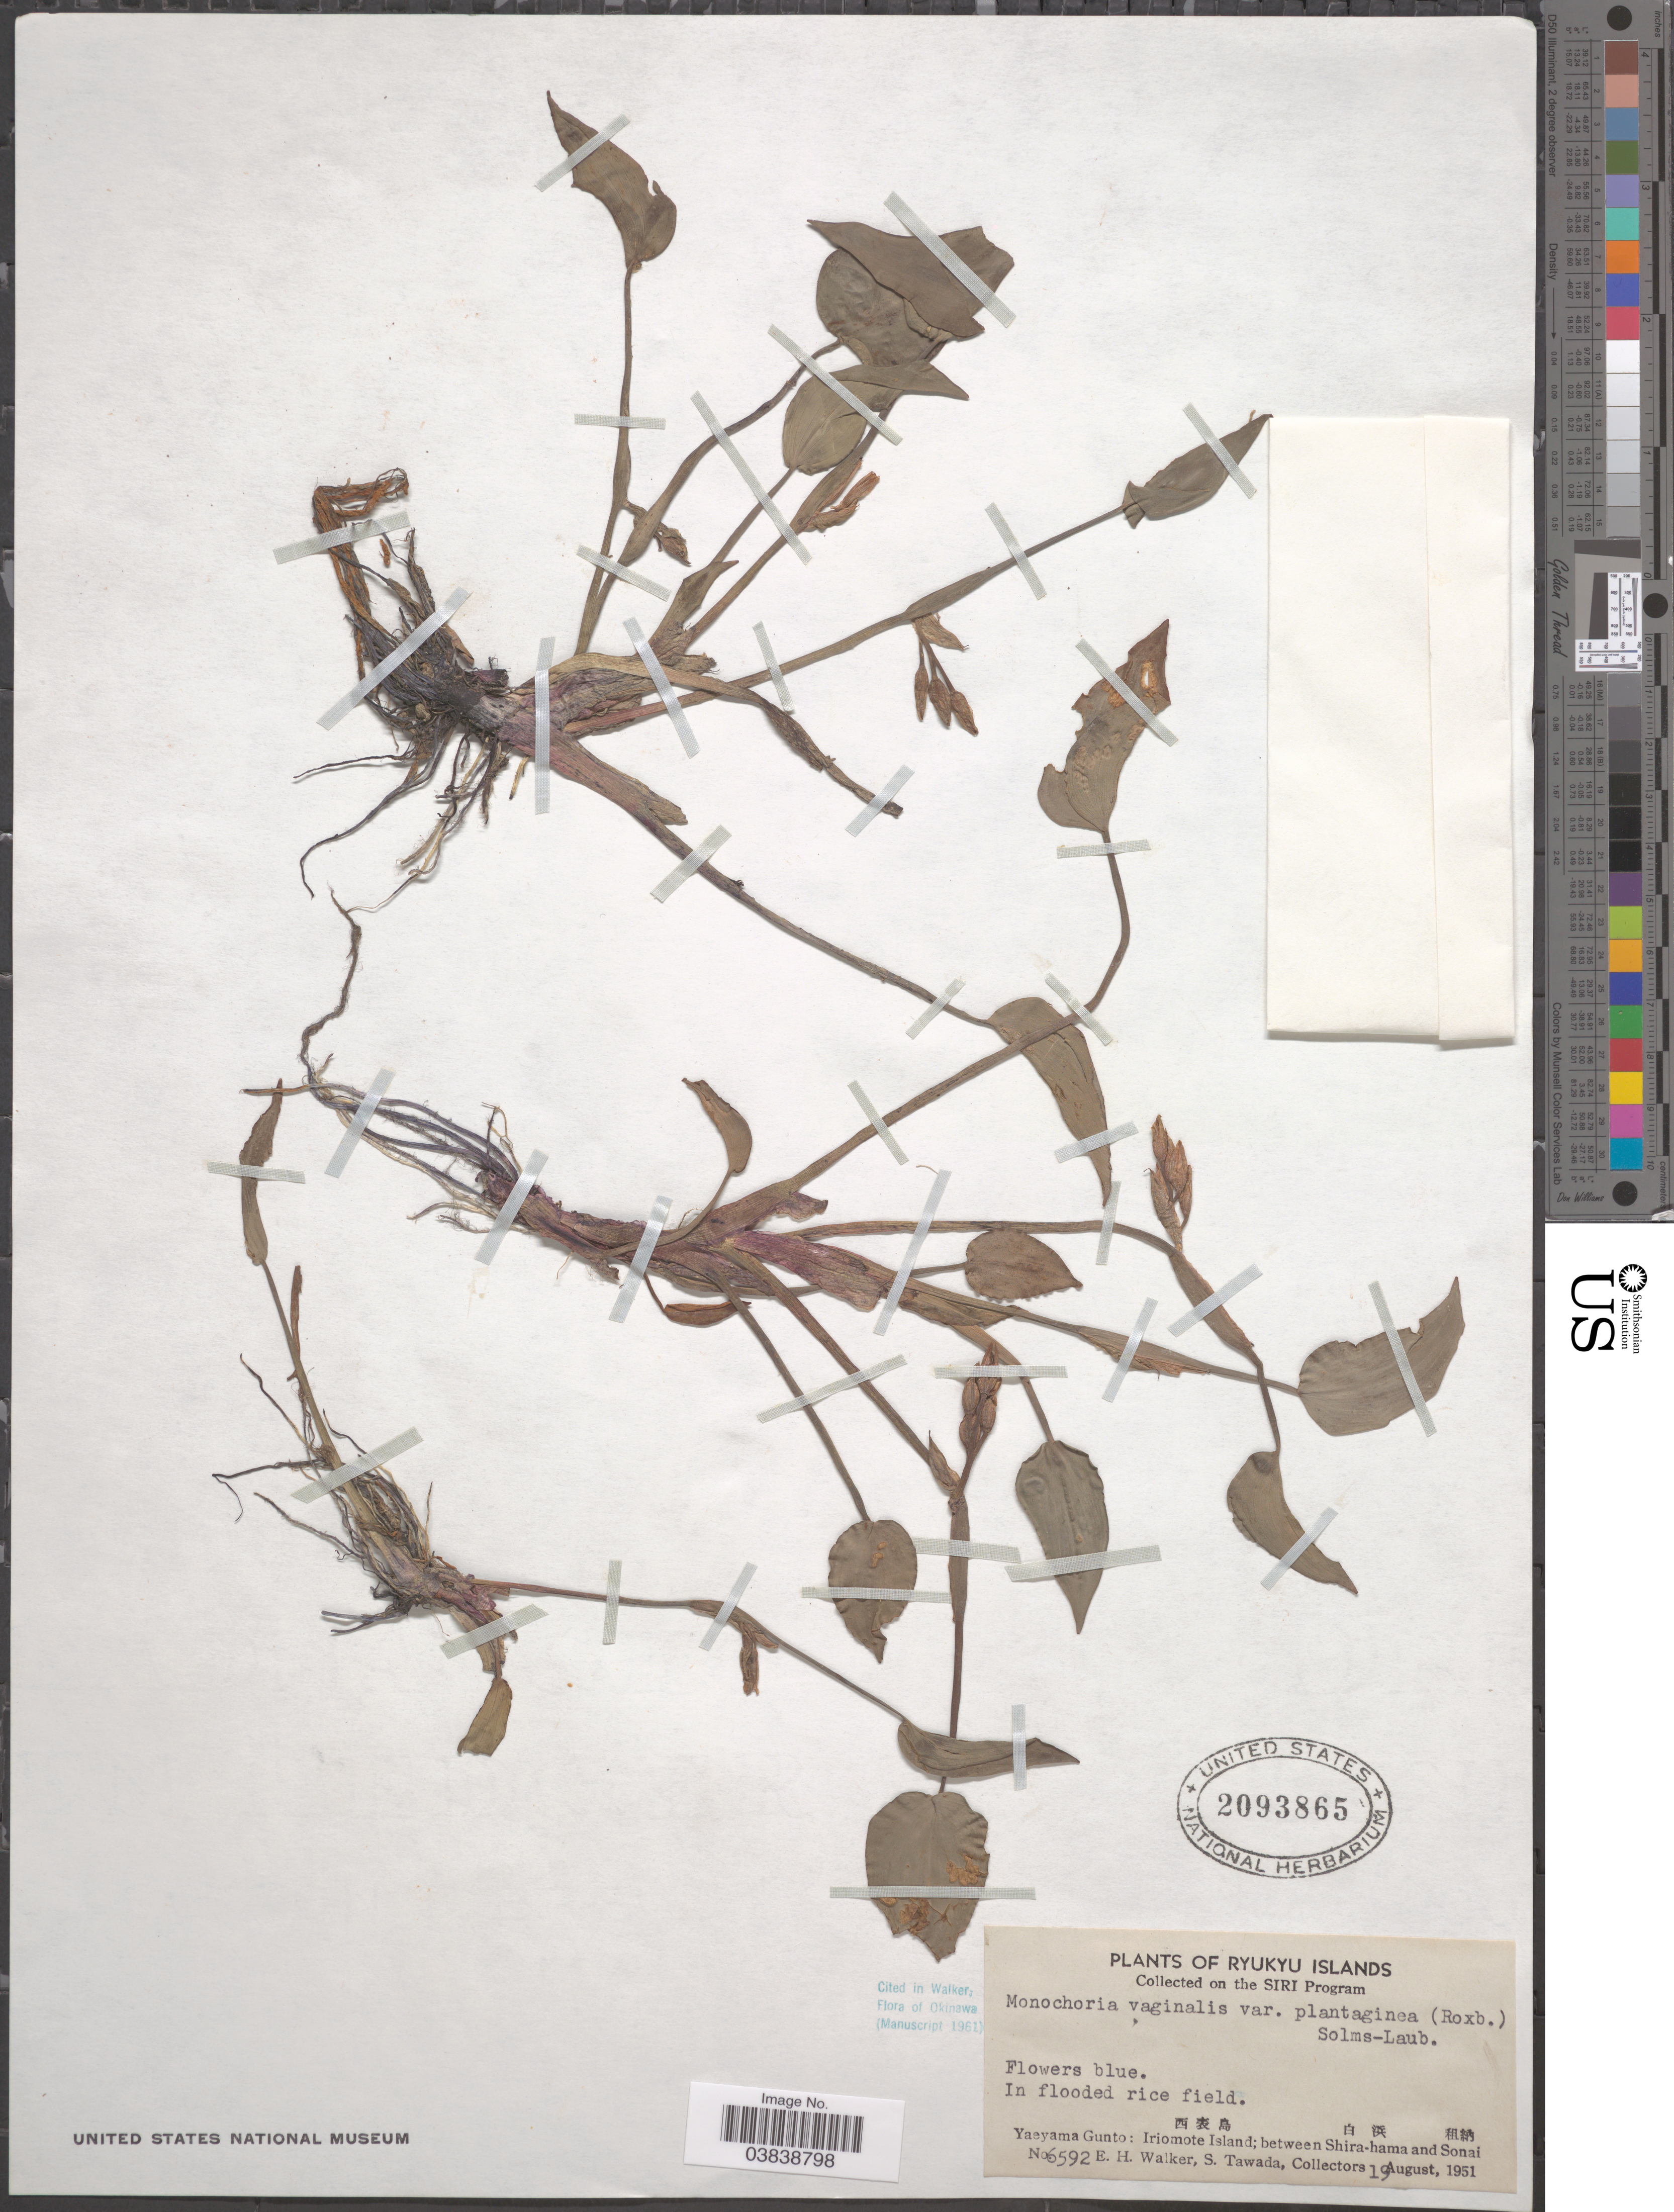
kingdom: Plantae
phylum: Tracheophyta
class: Liliopsida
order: Commelinales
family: Pontederiaceae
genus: Monochoria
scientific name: Monochoria vaginalis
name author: (Burm. f.) C. Presl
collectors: E. H. Walker & S. Tawada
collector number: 6592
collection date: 1951-08-19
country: Japan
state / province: Okinawa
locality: Ryukyu Islands. X. Yaeyama Gunto: Iriomote Island; between Shira-hama and Sonai.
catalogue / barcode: US 2093865